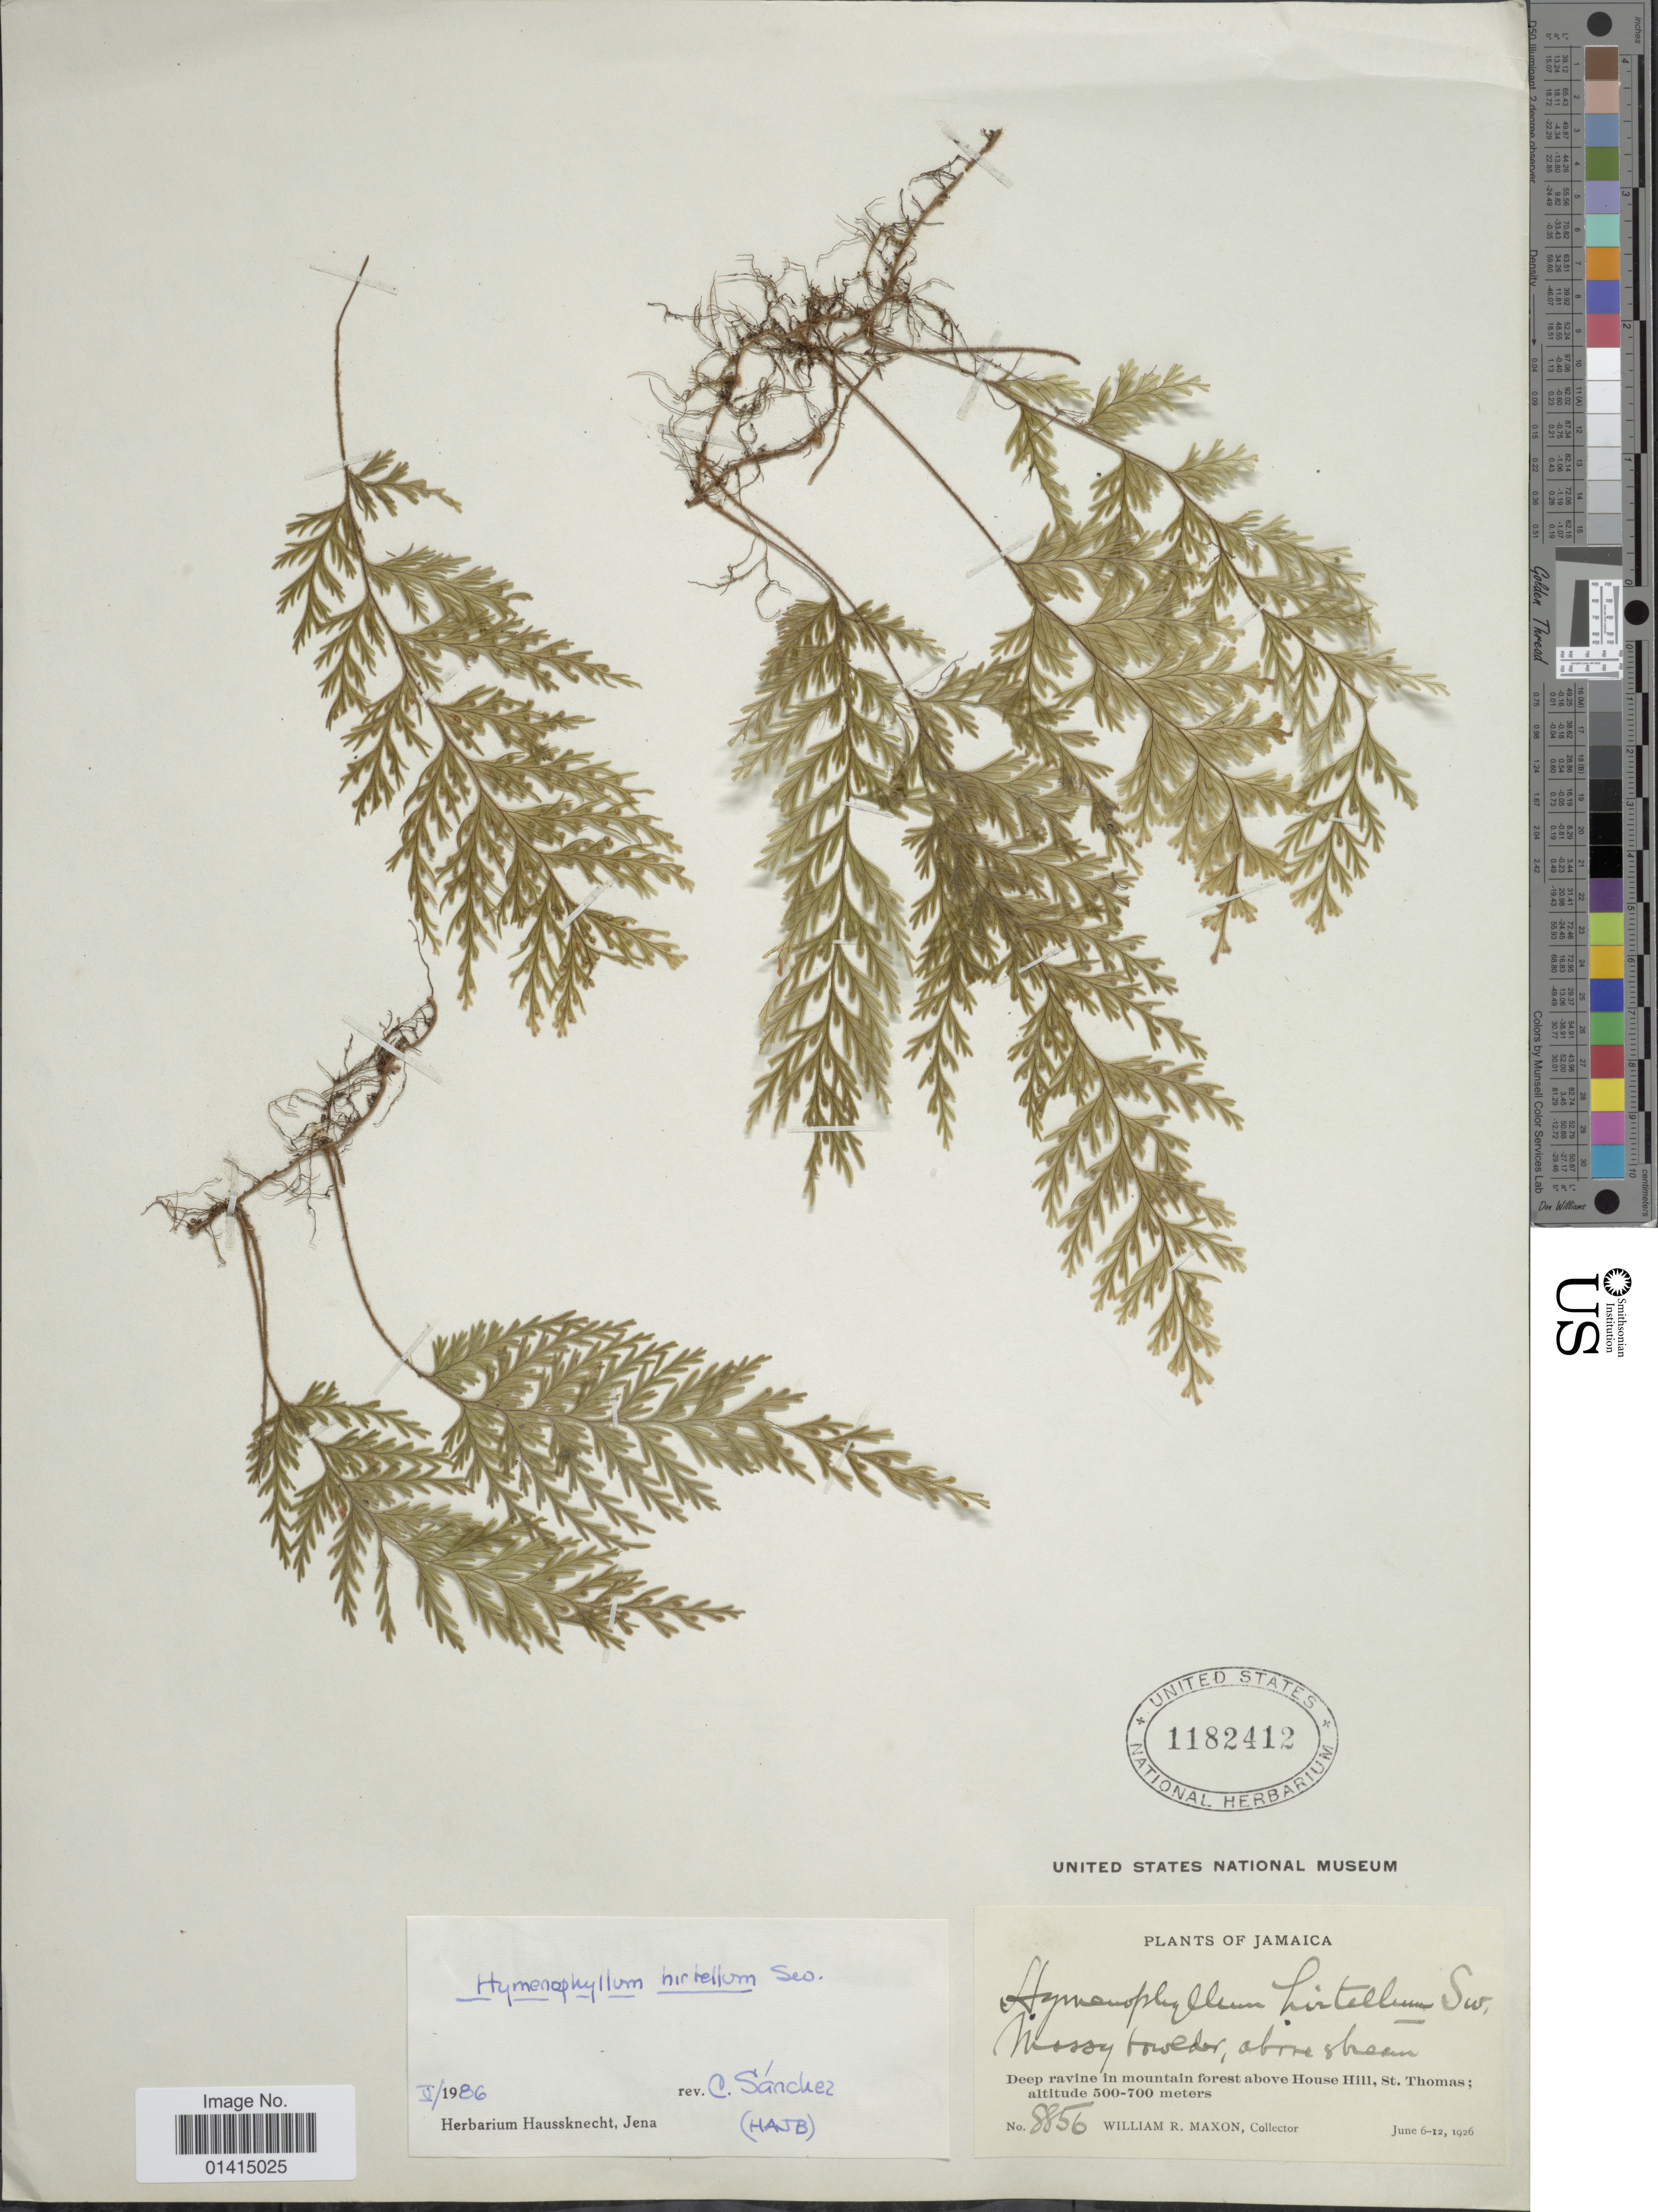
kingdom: Plantae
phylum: Tracheophyta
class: Polypodiopsida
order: Hymenophyllales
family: Hymenophyllaceae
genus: Hymenophyllum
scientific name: Hymenophyllum hirtellum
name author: Sw. in Schrad.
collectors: W. R. Maxon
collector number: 8856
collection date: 1926-06-06/1926-06-12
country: Jamaica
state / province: Saint Thomas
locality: Deep ravine in mountain forest above House Hill, St. Thomas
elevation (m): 500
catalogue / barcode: US 1182412